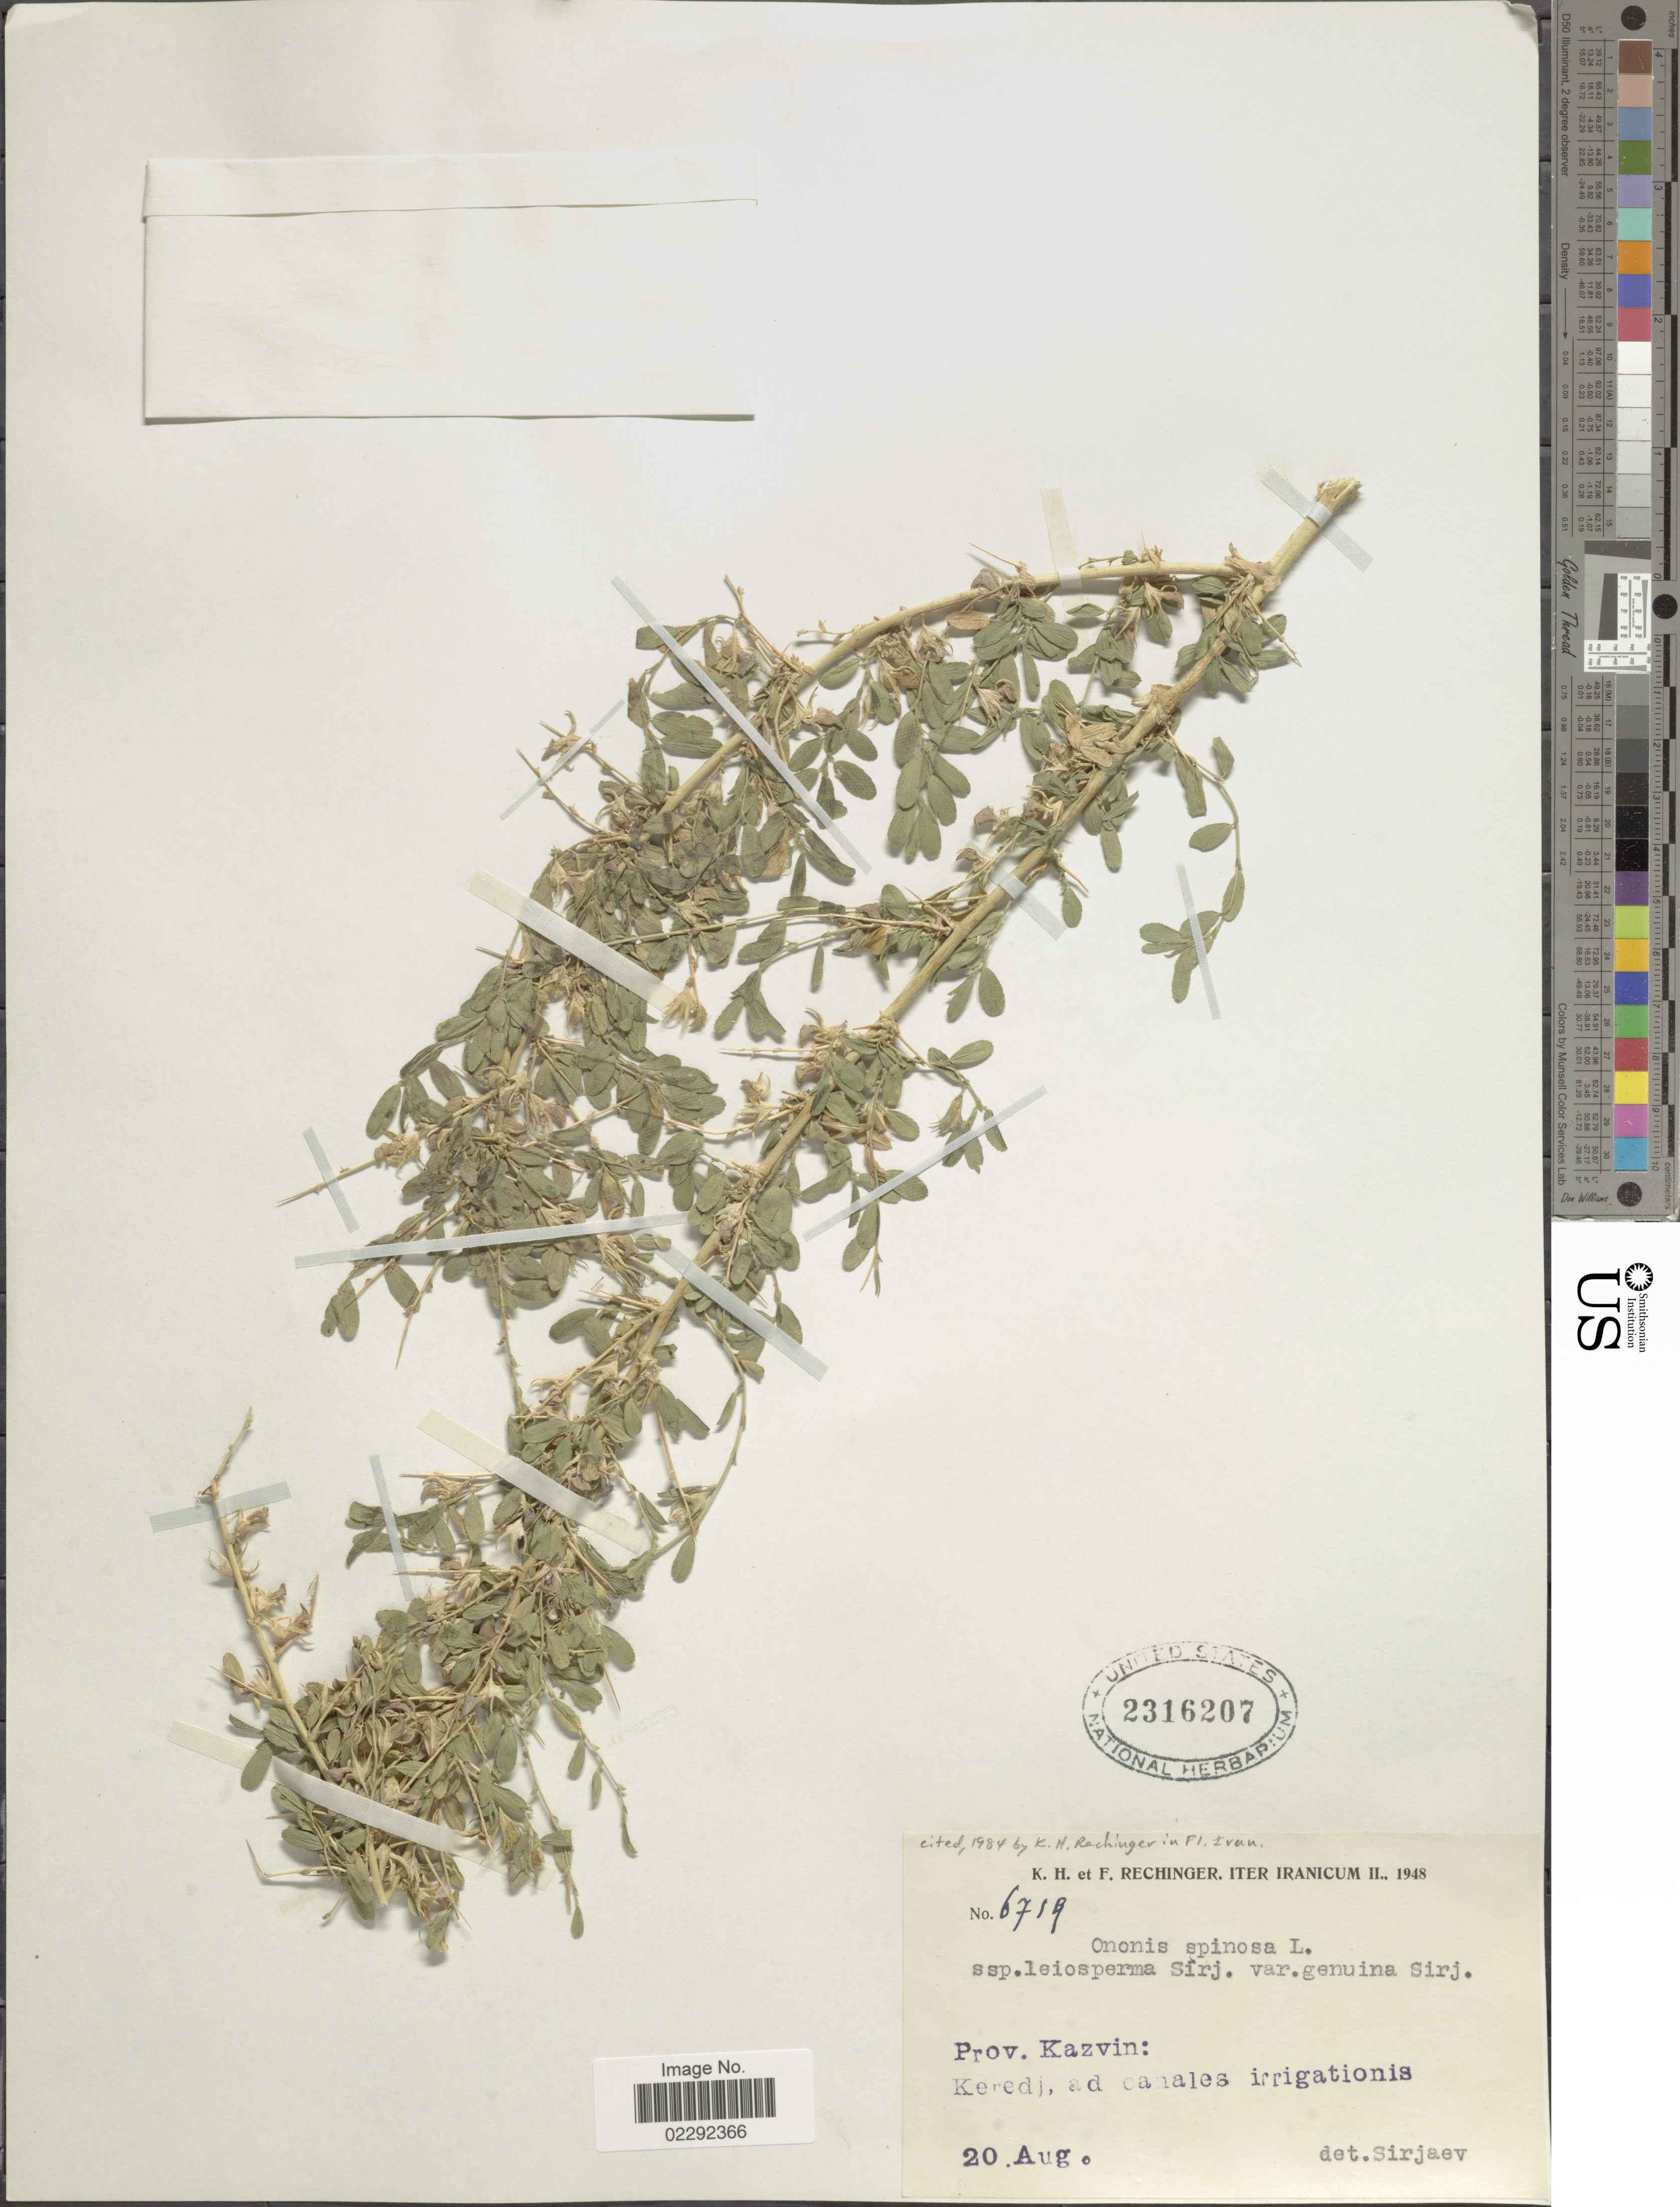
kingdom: Plantae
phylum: Tracheophyta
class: Magnoliopsida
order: Fabales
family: Fabaceae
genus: Ononis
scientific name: Ononis spinosa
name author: L.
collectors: K. H. Rechinger & F. Rechinger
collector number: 6719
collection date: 1948-08-20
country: Iran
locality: Prov. Kazvin: Keredj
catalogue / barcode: US 2316207